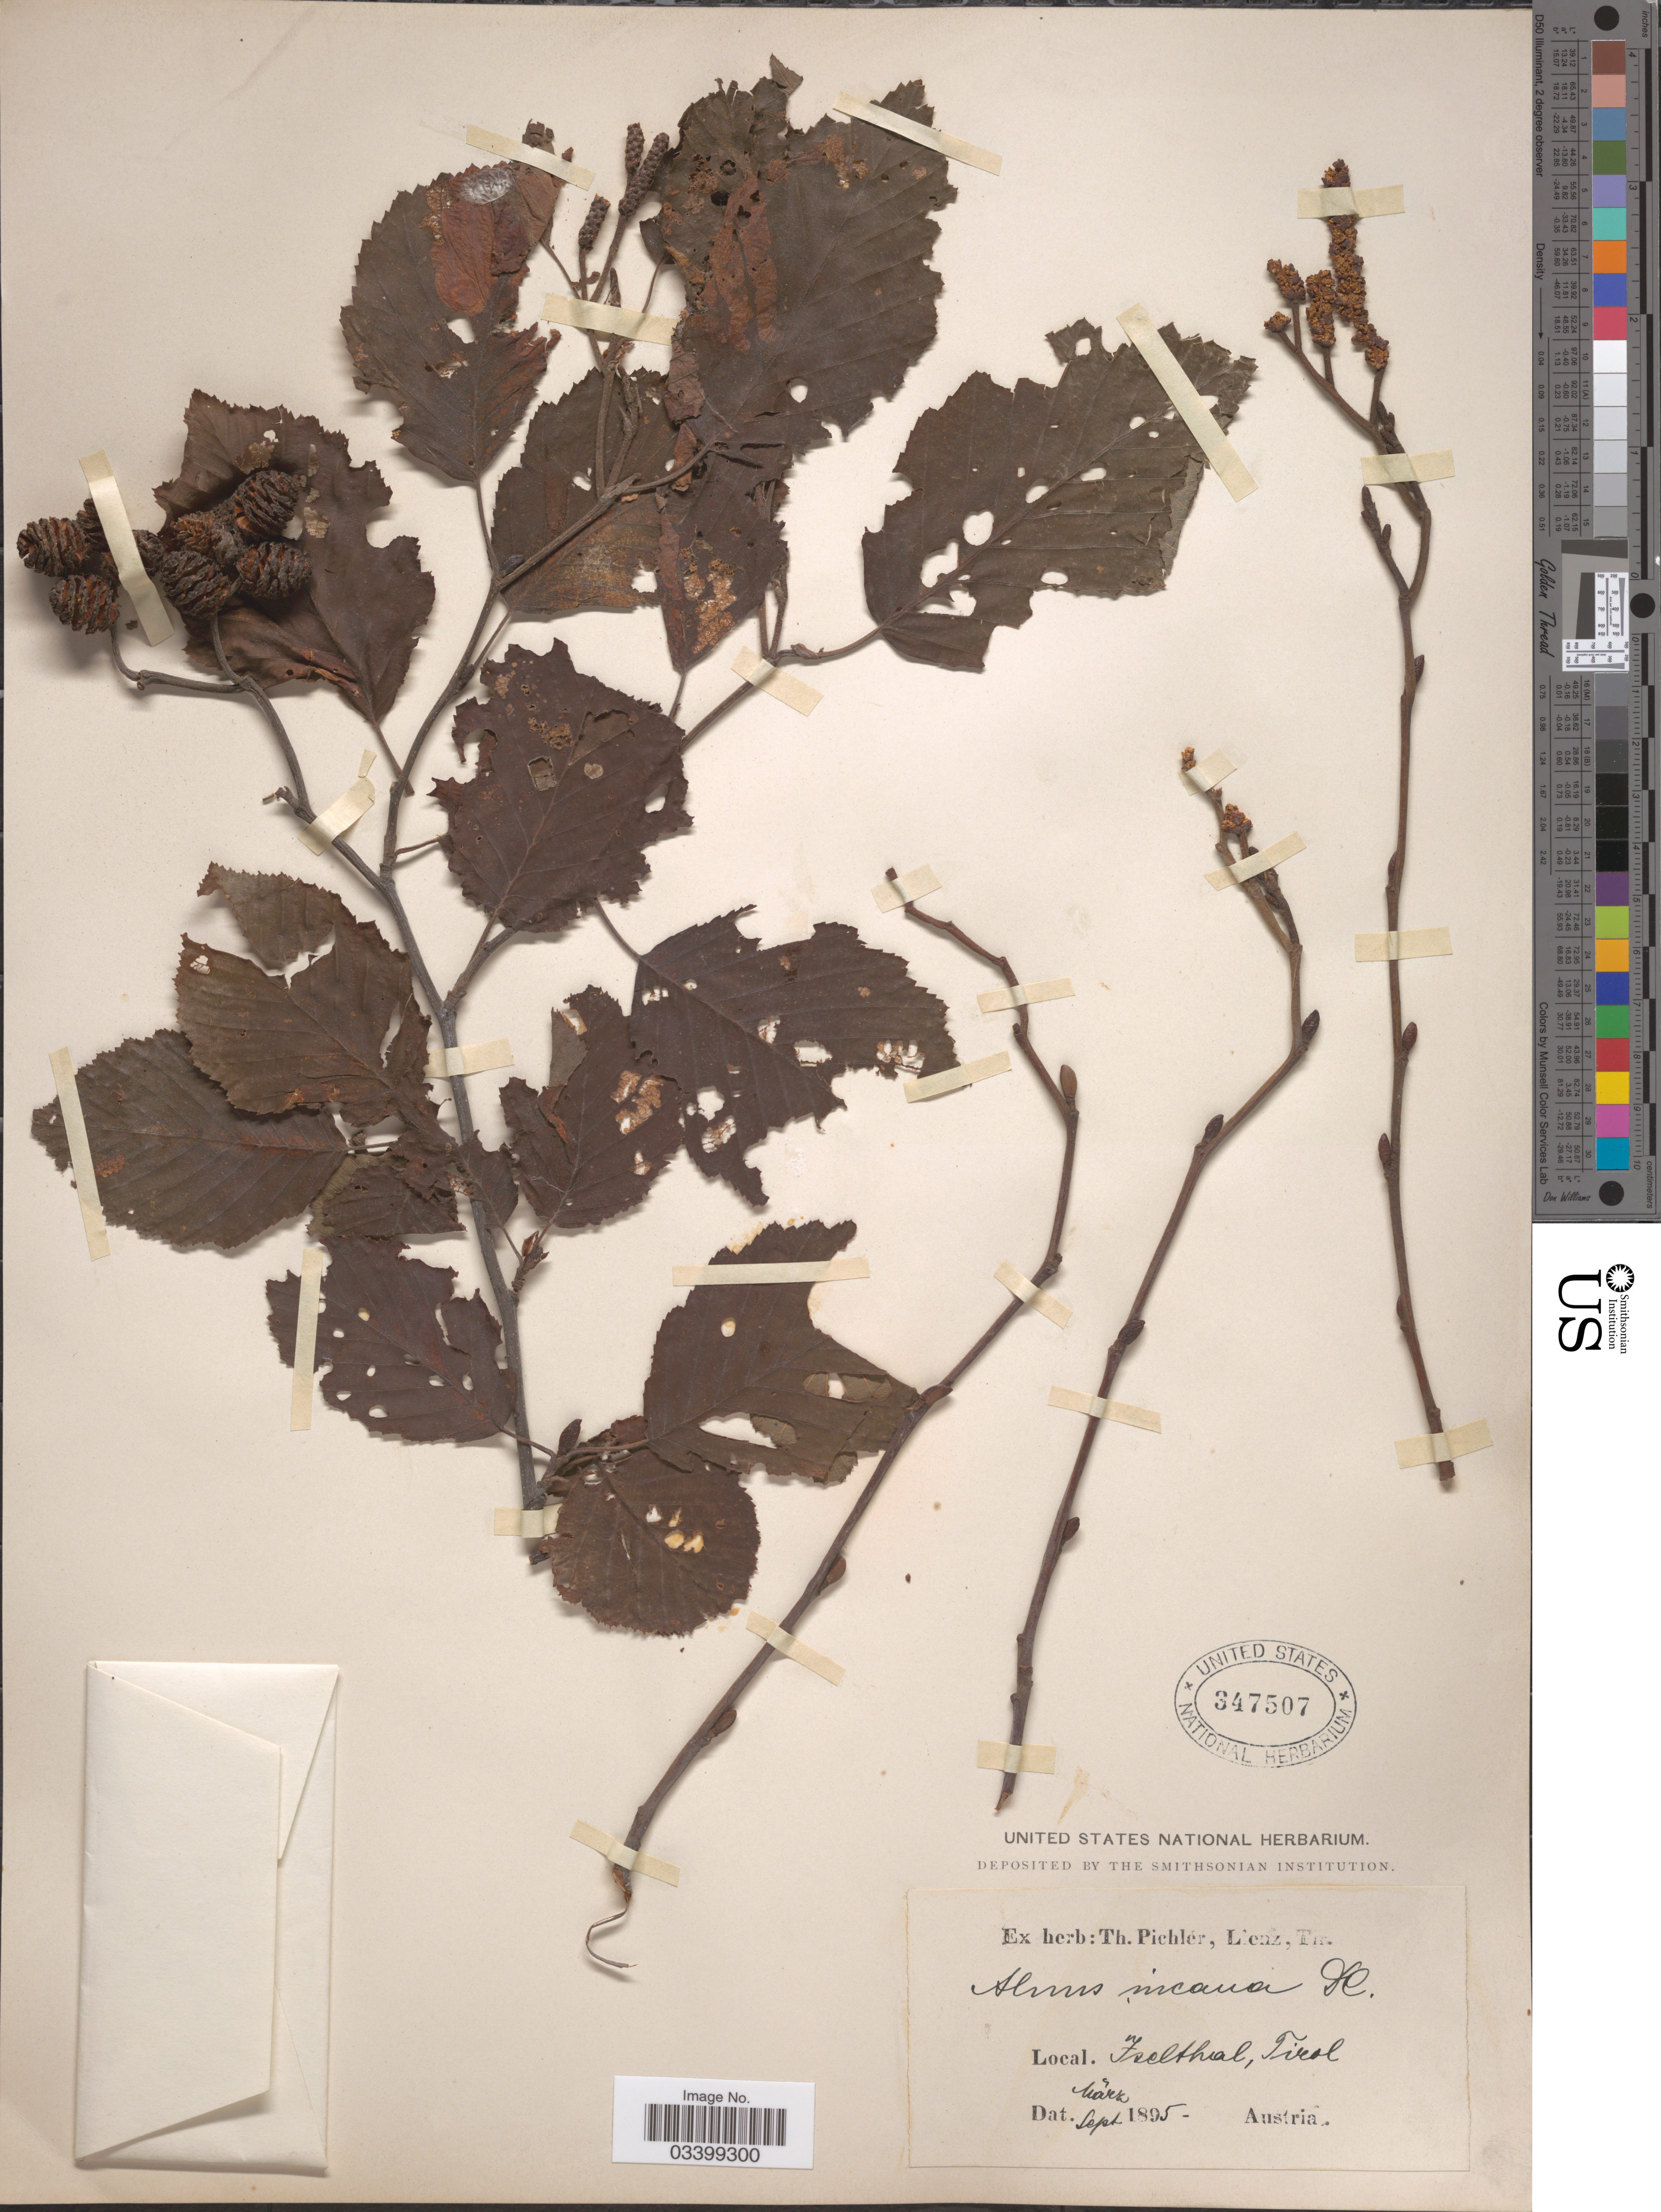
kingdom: Plantae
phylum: Tracheophyta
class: Magnoliopsida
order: Fagales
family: Betulaceae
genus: Alnus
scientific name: Alnus incana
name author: (L.) Moench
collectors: ex herb. T. Pichler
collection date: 1895-03/1895-09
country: Austria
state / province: Tirol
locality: Iselthal.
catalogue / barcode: US 347507